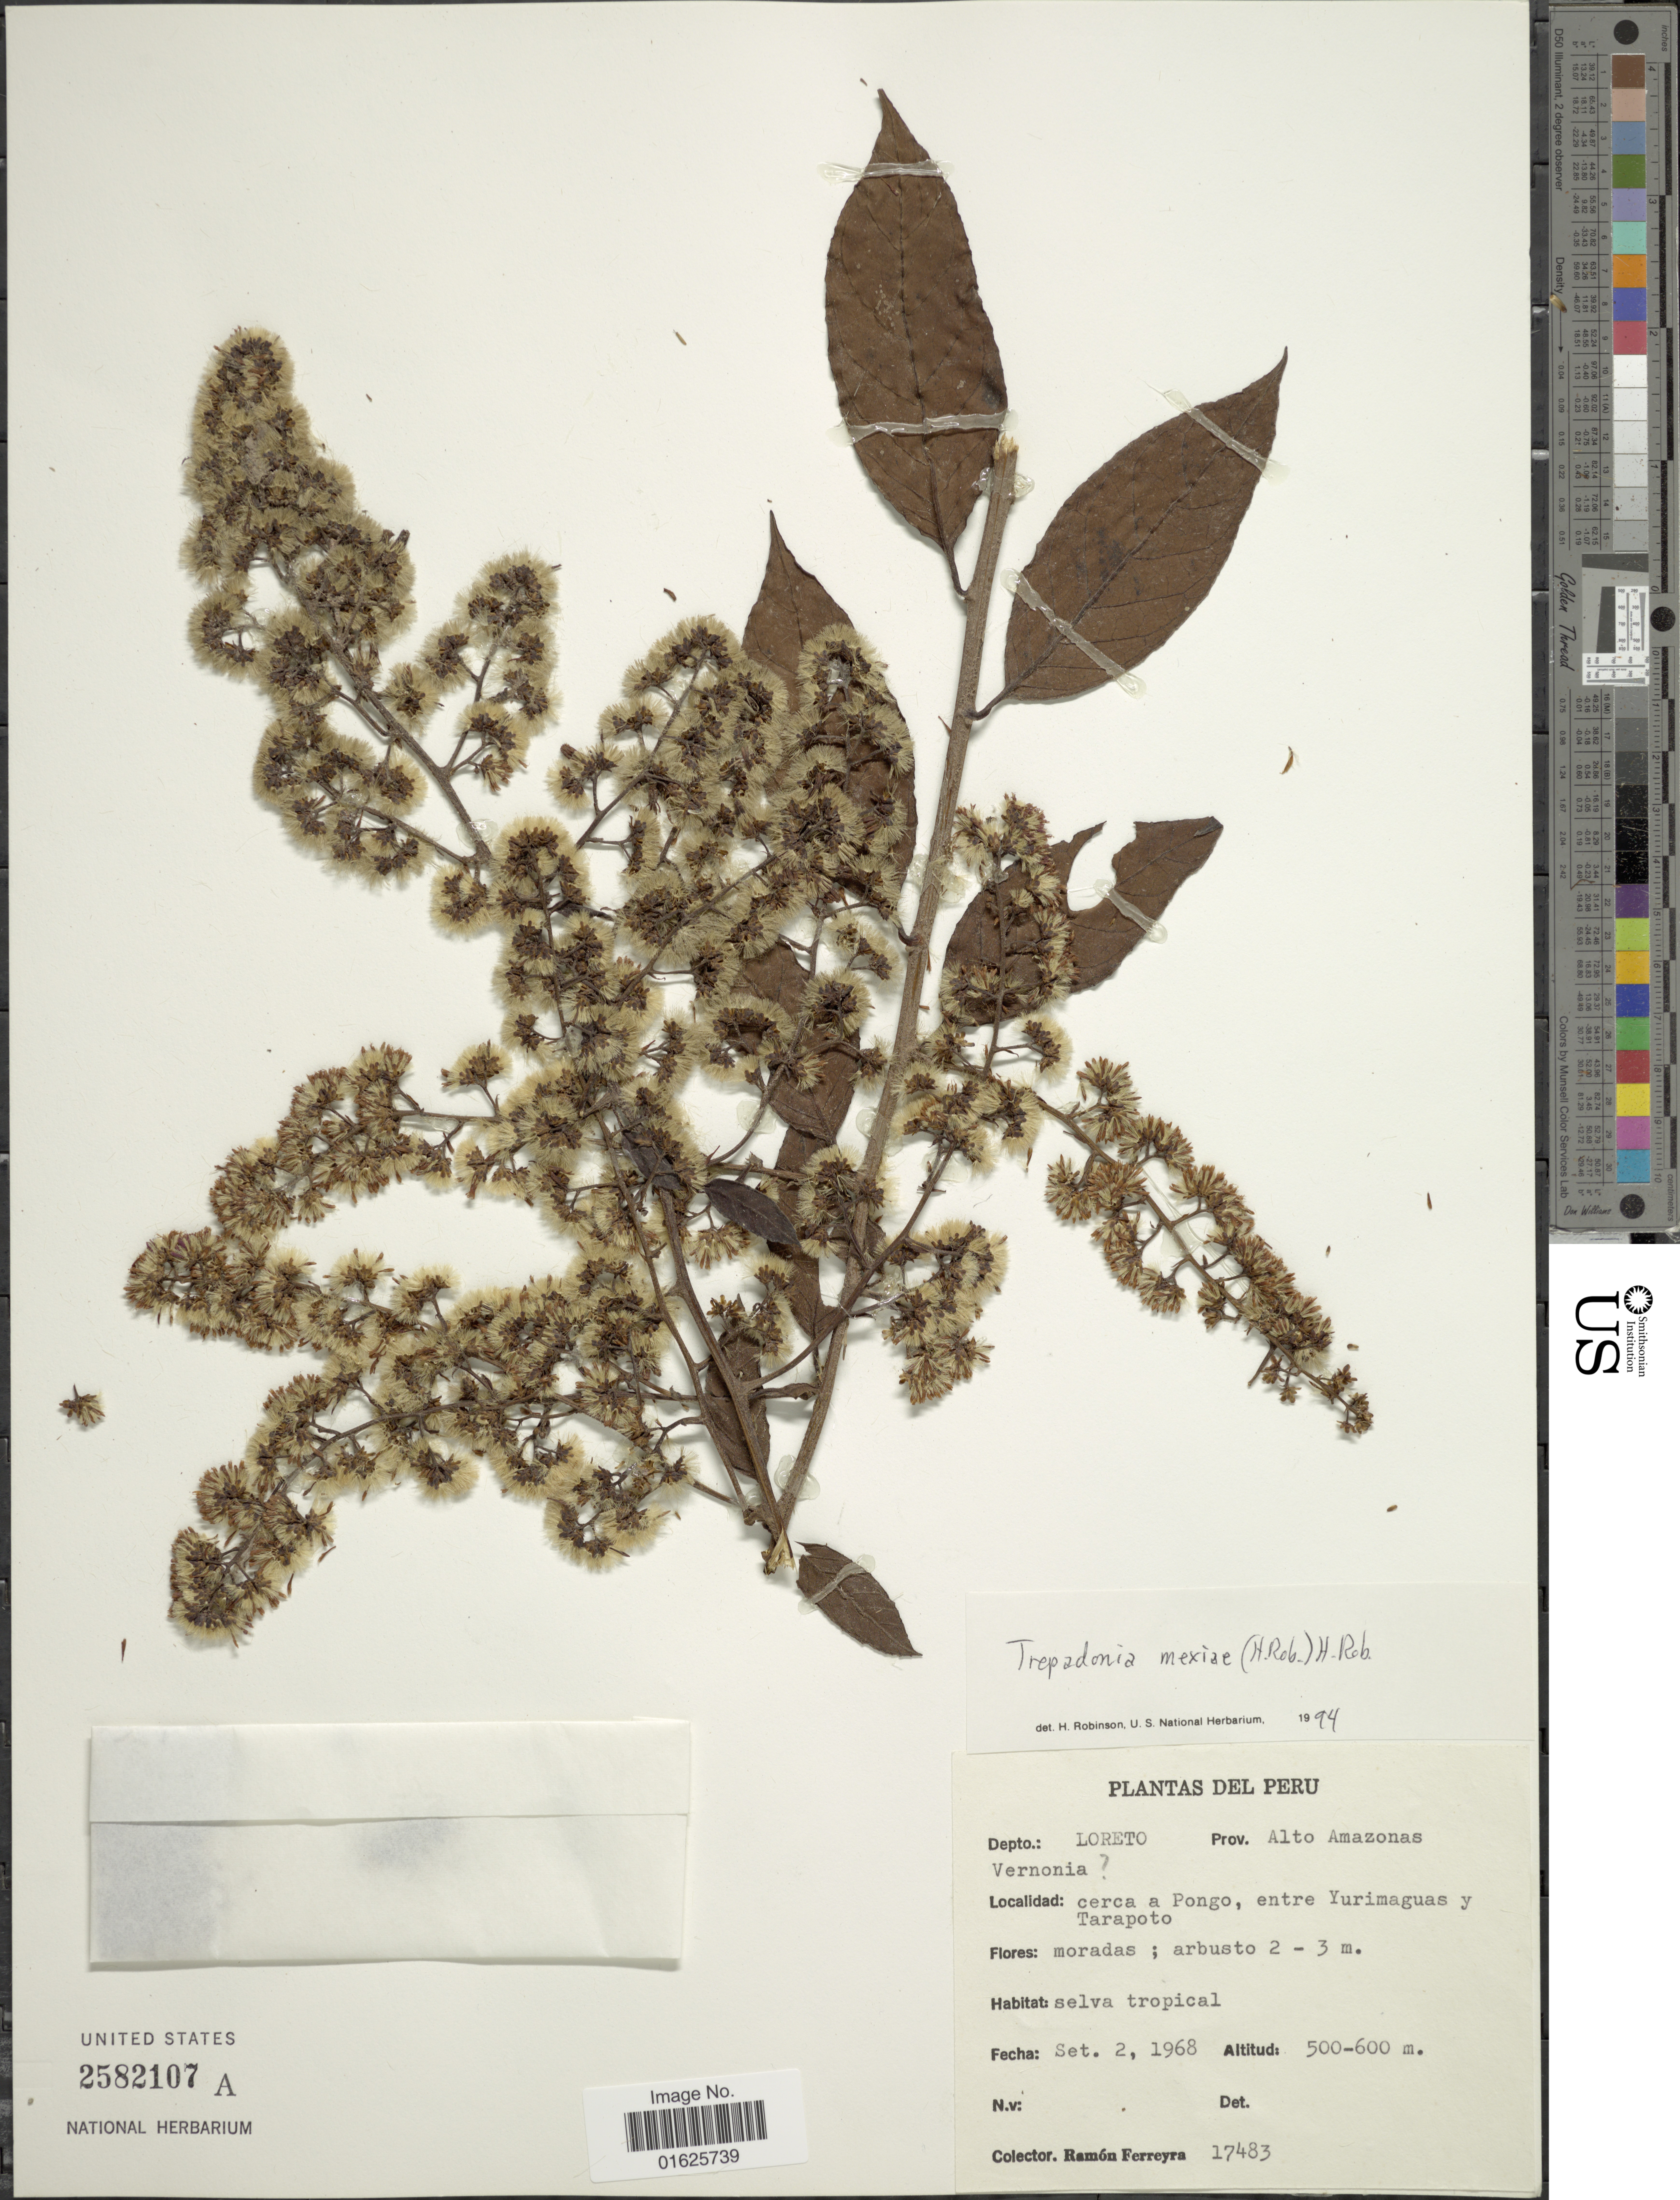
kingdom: Plantae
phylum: Tracheophyta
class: Magnoliopsida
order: Asterales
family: Asteraceae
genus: Trepadonia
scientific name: Trepadonia mexiae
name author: (H. Rob.) H. Rob.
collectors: R. A. Ferreyra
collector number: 17483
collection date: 1968-09-02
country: Peru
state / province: Loreto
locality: Depto: Loreto, Prov. Alto Amazonas, cerca a Pongo, entre Yurimaguas y Tarapoto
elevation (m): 500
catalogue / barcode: US 2582107A